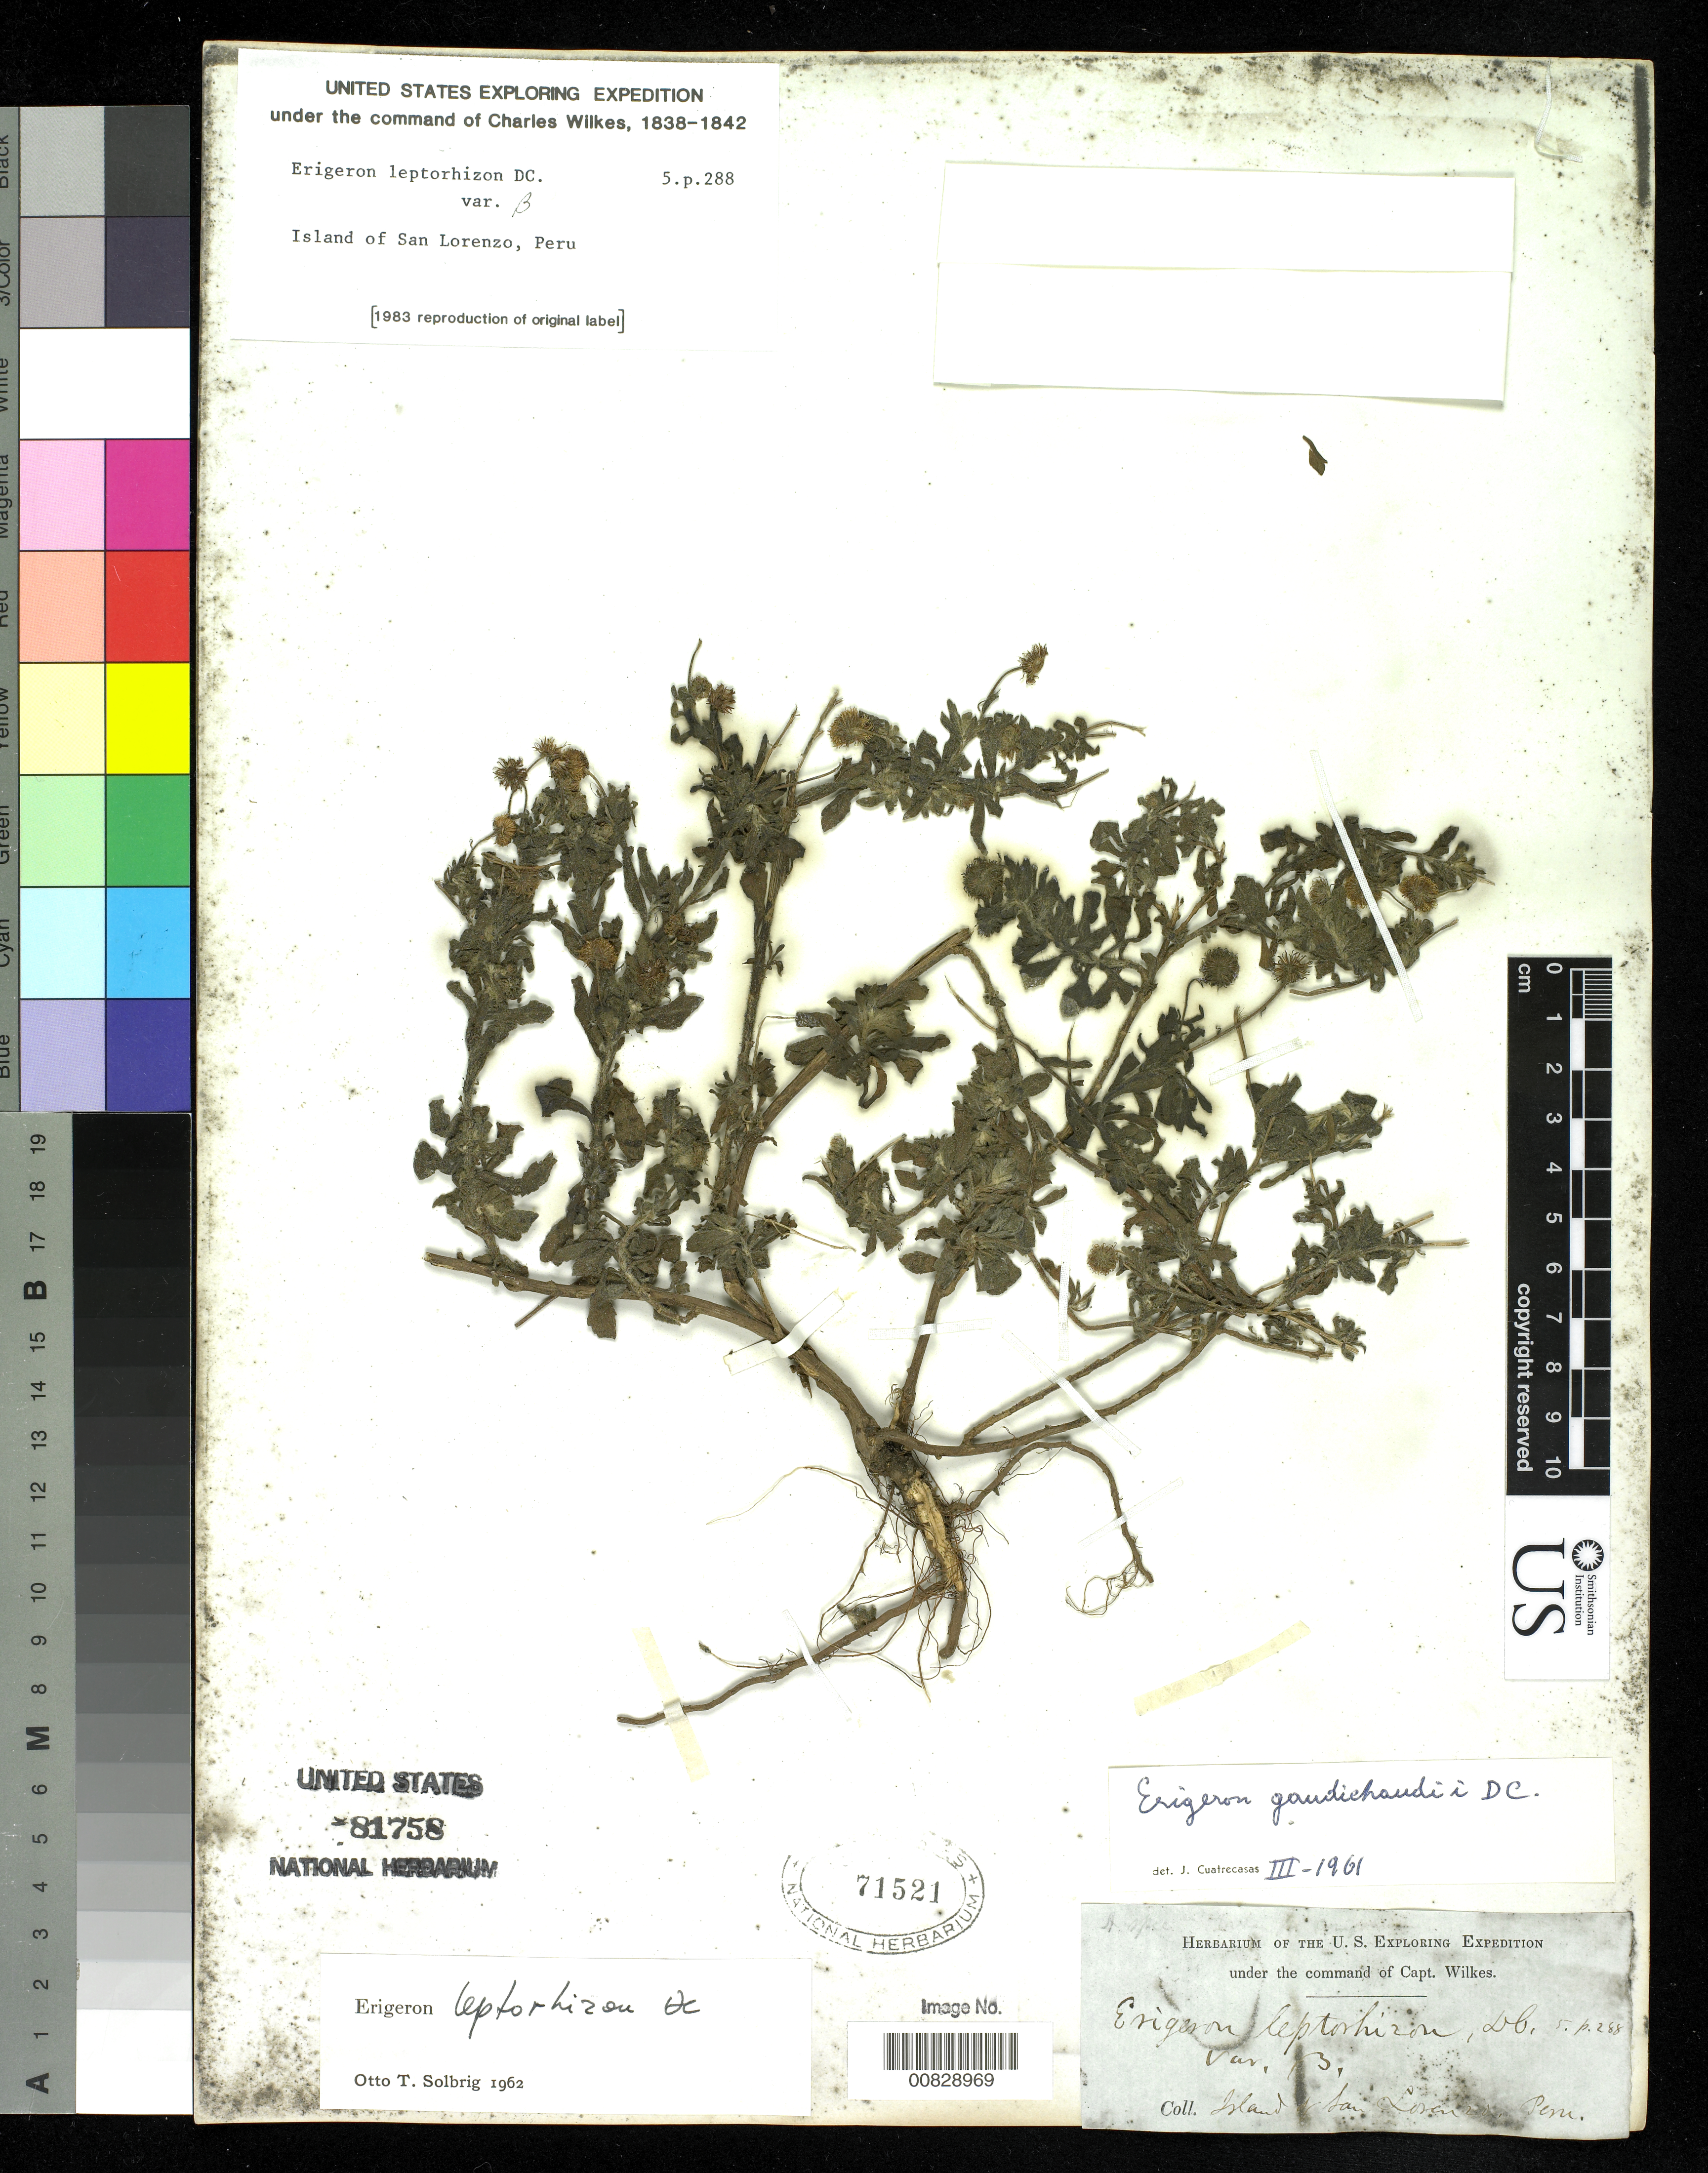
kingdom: Plantae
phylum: Tracheophyta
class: Magnoliopsida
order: Asterales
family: Asteraceae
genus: Erigeron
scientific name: Erigeron leptorhizon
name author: DC.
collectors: Wilkes Explor. Exped.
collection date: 1838/1842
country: Peru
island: San Lorenzo Island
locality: Island of San Lorenzo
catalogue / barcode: US 71521